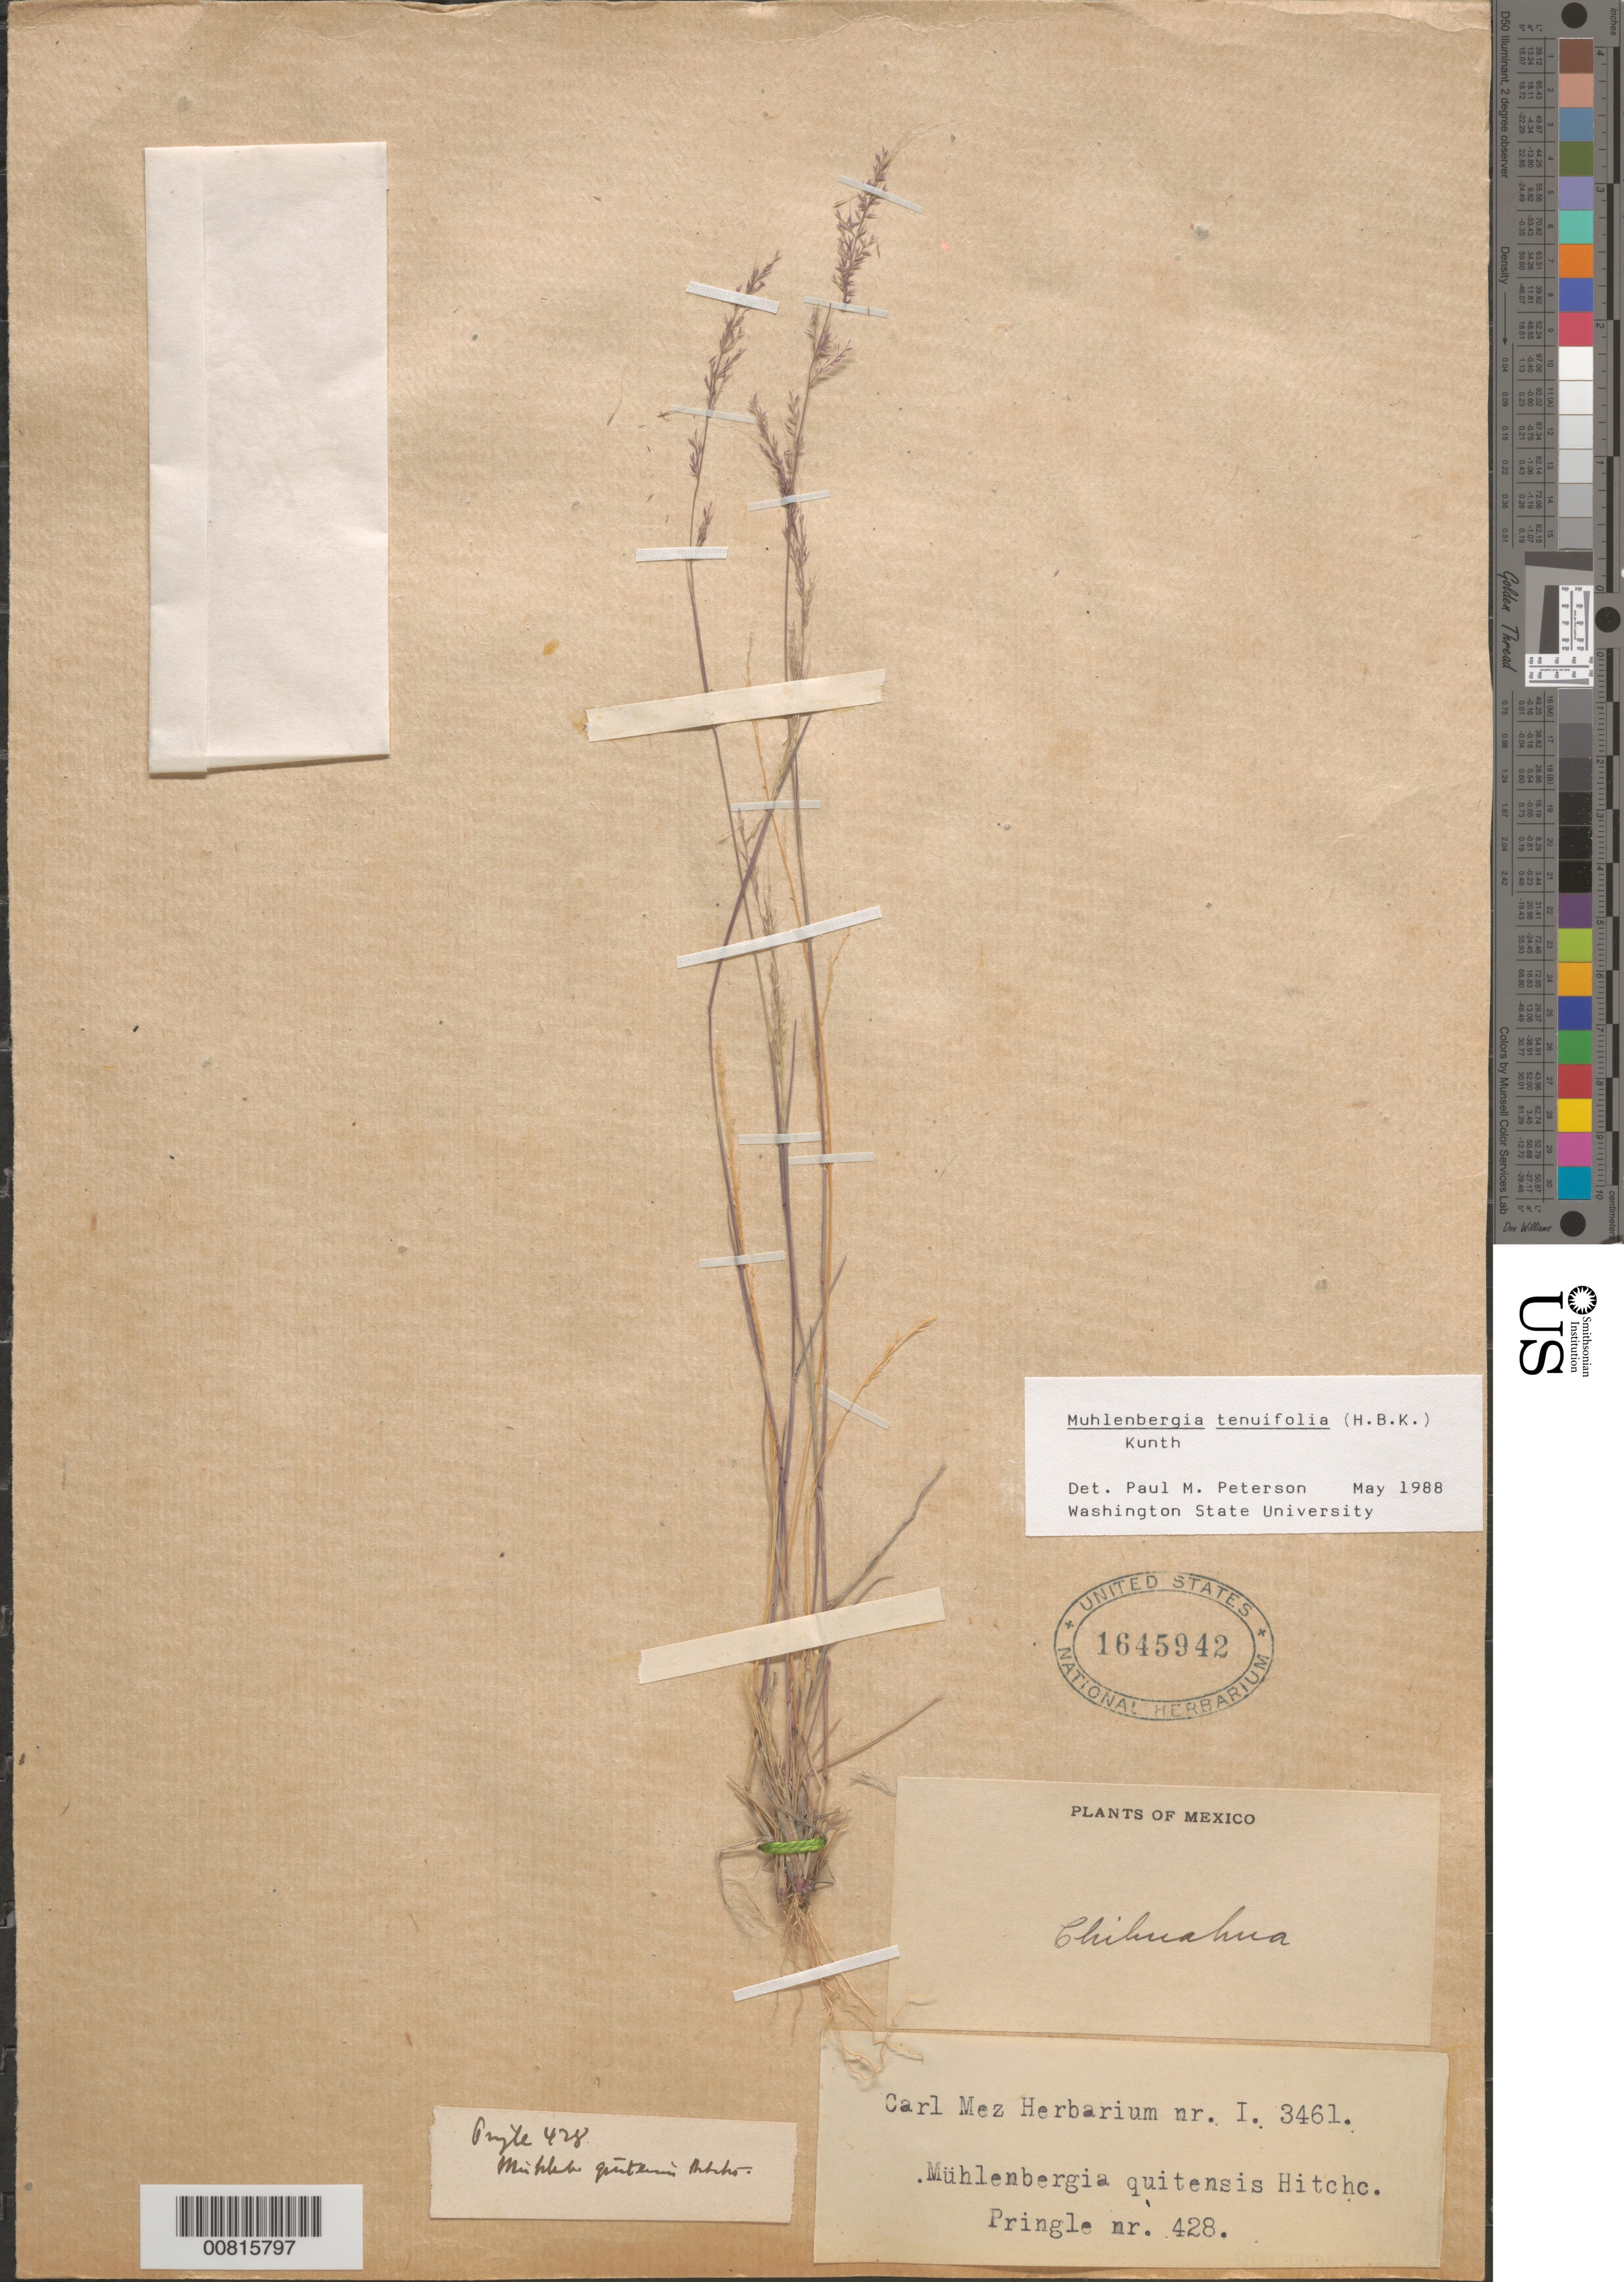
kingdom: Plantae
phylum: Tracheophyta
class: Liliopsida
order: Poales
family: Poaceae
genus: Muhlenbergia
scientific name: Muhlenbergia tenuifolia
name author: (Kunth) Kunth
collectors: C. G. Pringle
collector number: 428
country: Mexico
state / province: Chihuahua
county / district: Chihuahua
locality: Hills near Chihuahua, mpio. Chihuahua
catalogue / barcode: US 1645942